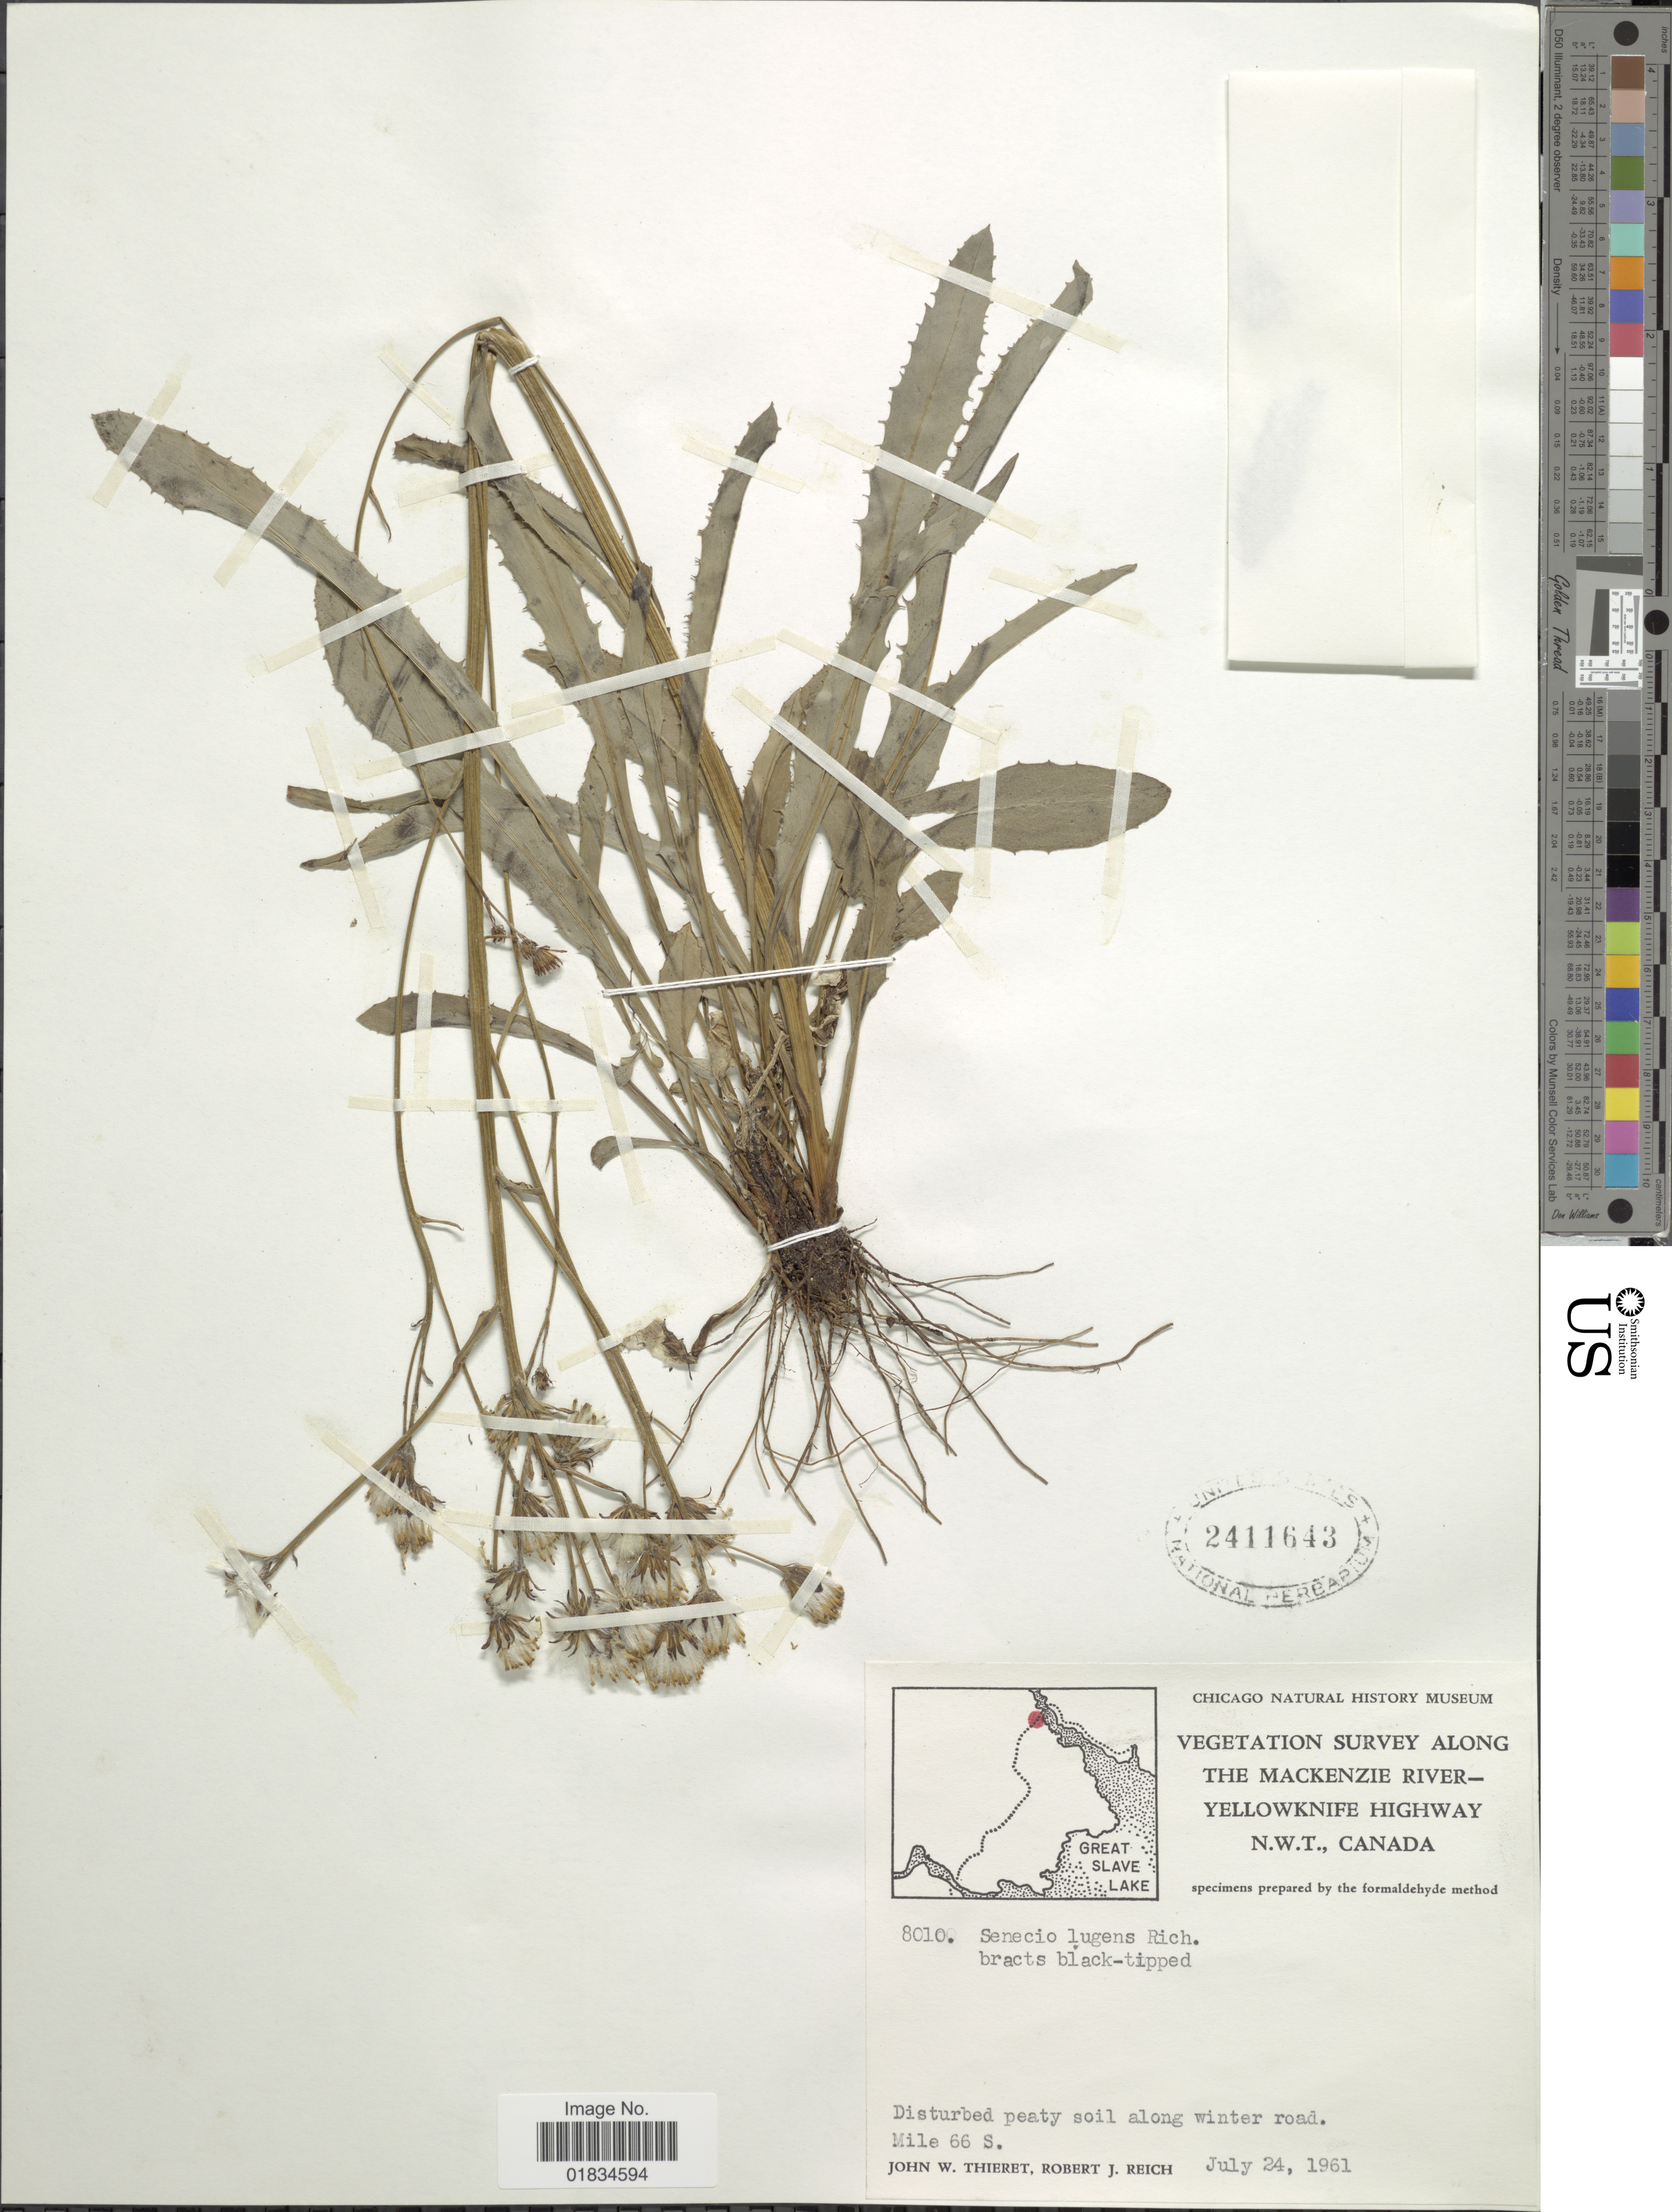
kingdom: Plantae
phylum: Tracheophyta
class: Magnoliopsida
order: Asterales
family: Asteraceae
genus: Senecio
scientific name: Senecio lugens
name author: Richardson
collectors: J. W. Thieret & R. Reich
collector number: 8010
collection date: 1961-07-24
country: Canada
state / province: Northwest Territories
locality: Yellowknife Highway, Along Winter road. Mackenzie River Mile 66S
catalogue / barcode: US 2411643